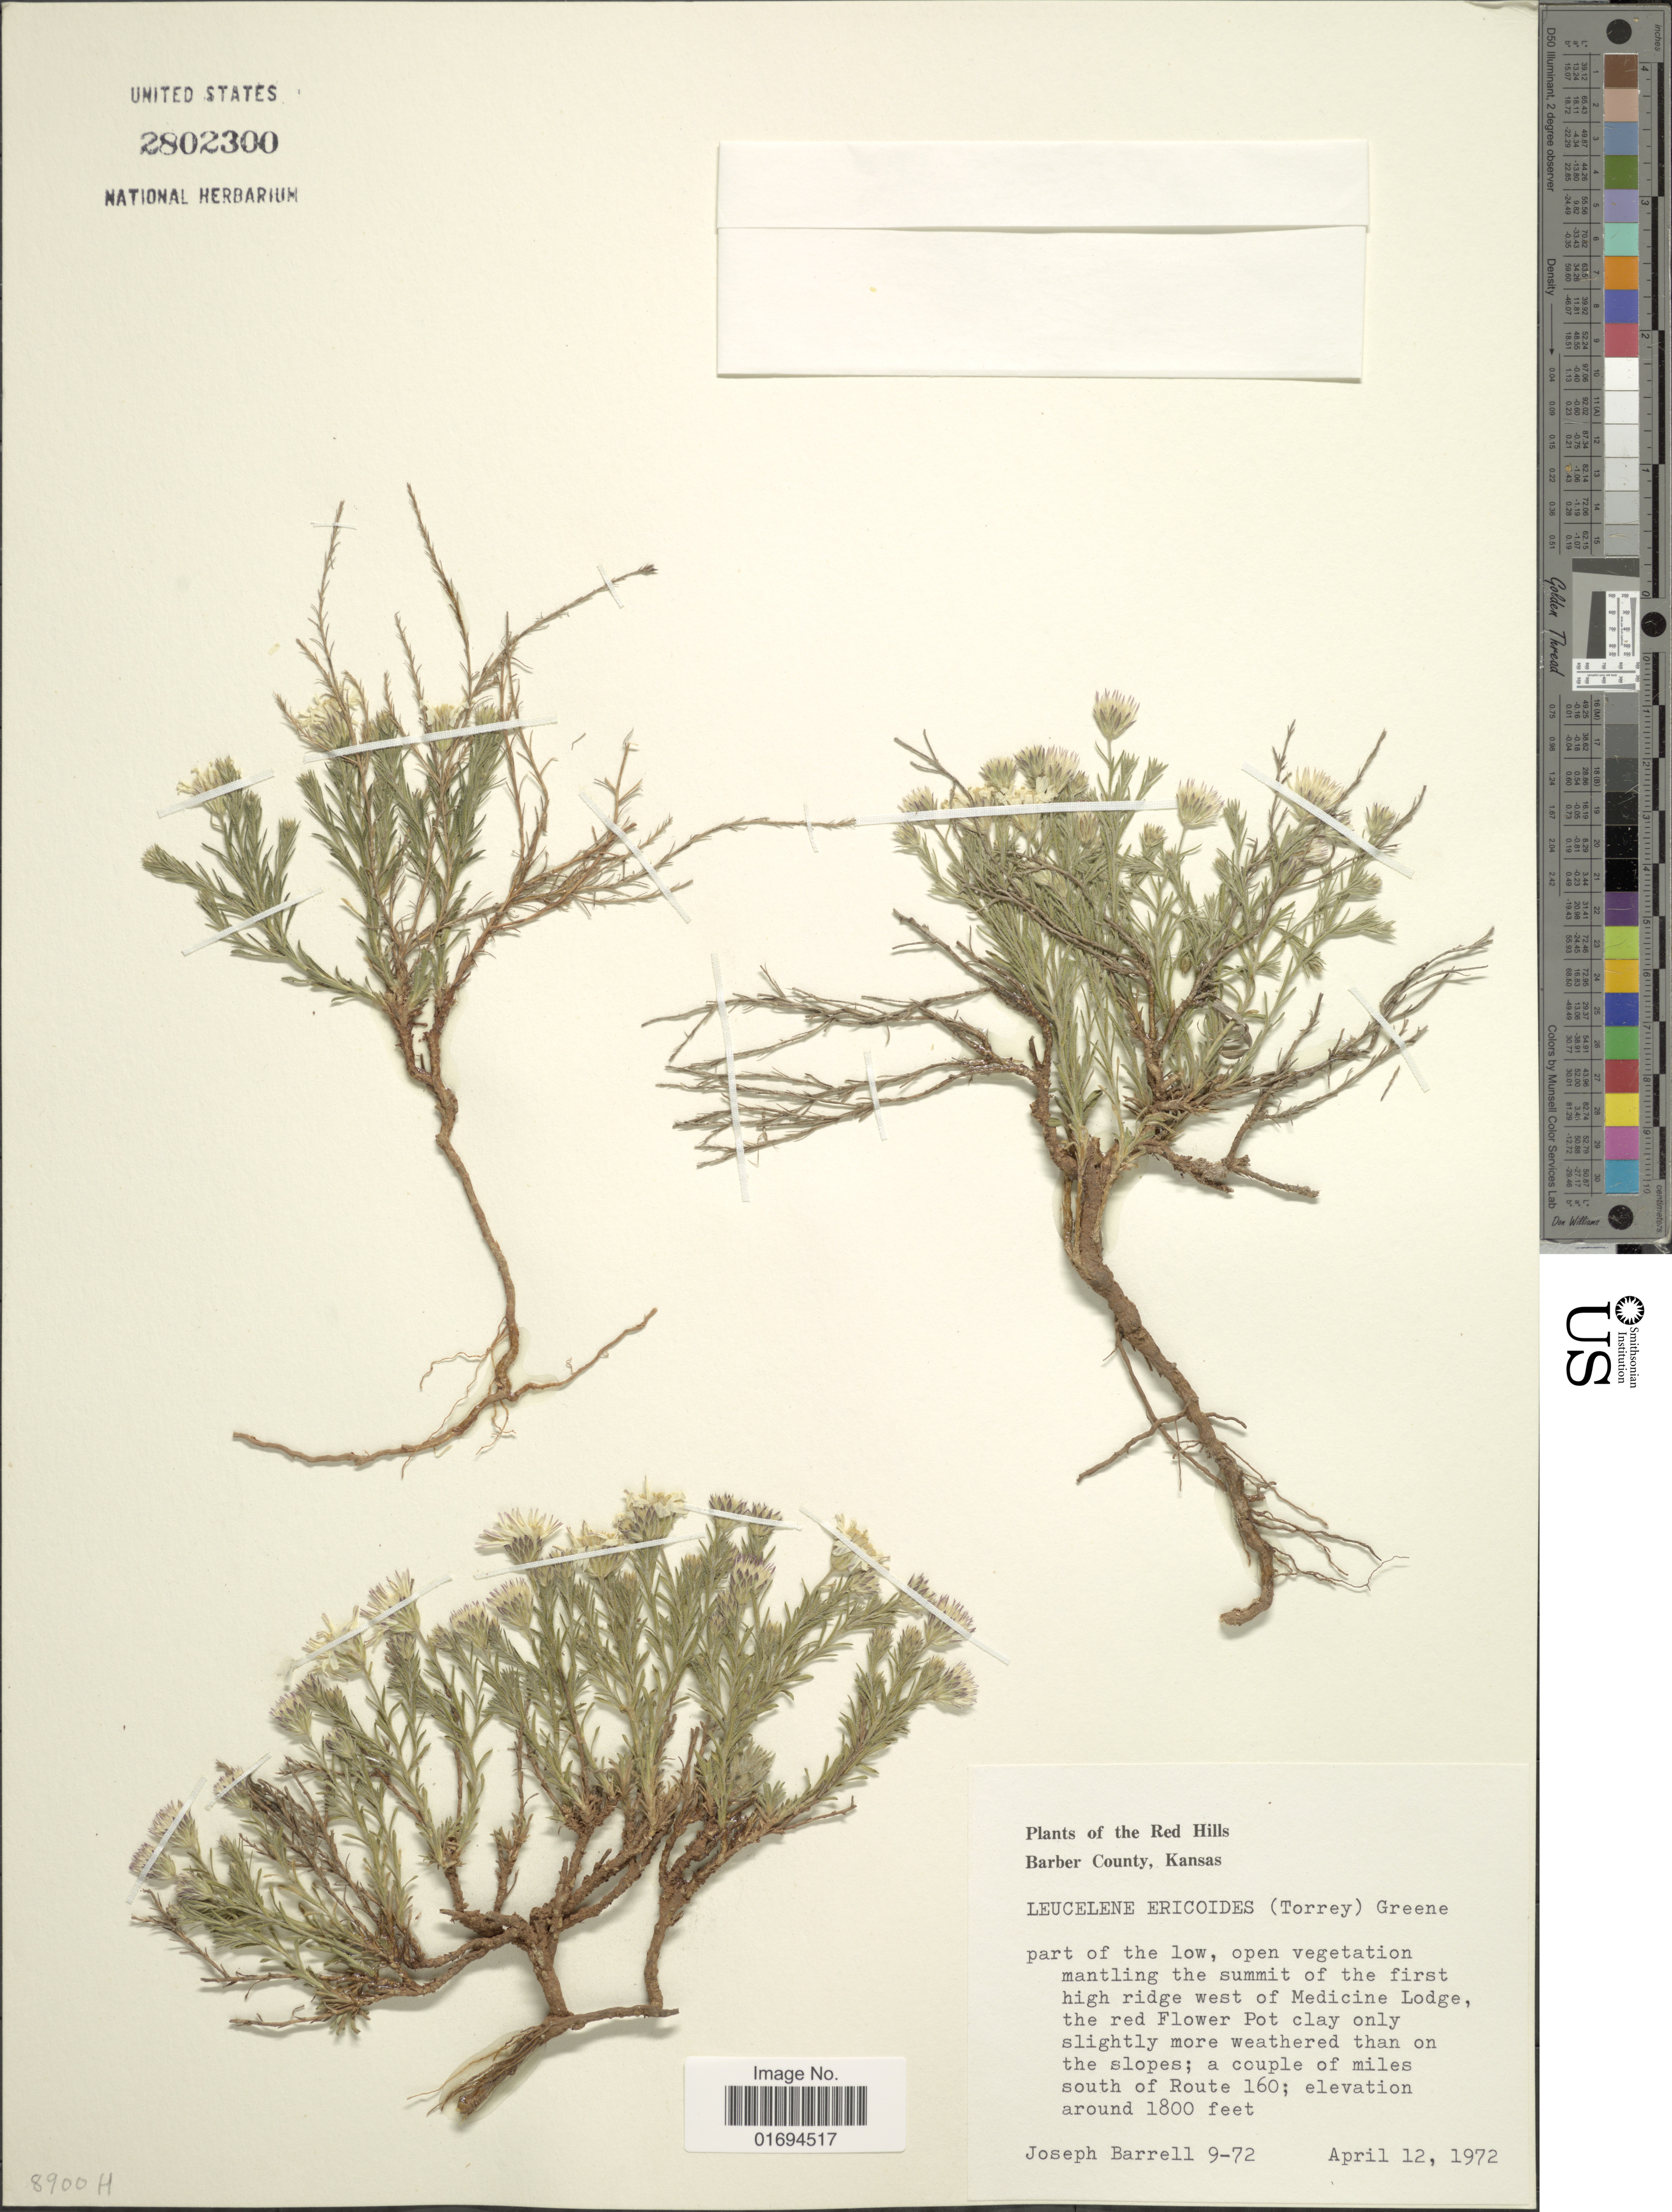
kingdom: Plantae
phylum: Tracheophyta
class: Magnoliopsida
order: Asterales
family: Asteraceae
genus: Chaetopappa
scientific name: Chaetopappa ericoides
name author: (Torr.) G.L. Nesom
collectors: J. Barrell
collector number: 9-72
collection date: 1972-04-12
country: United States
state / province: Kansas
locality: Red Hillsm Barber County, Kansas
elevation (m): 549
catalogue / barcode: US 2802300